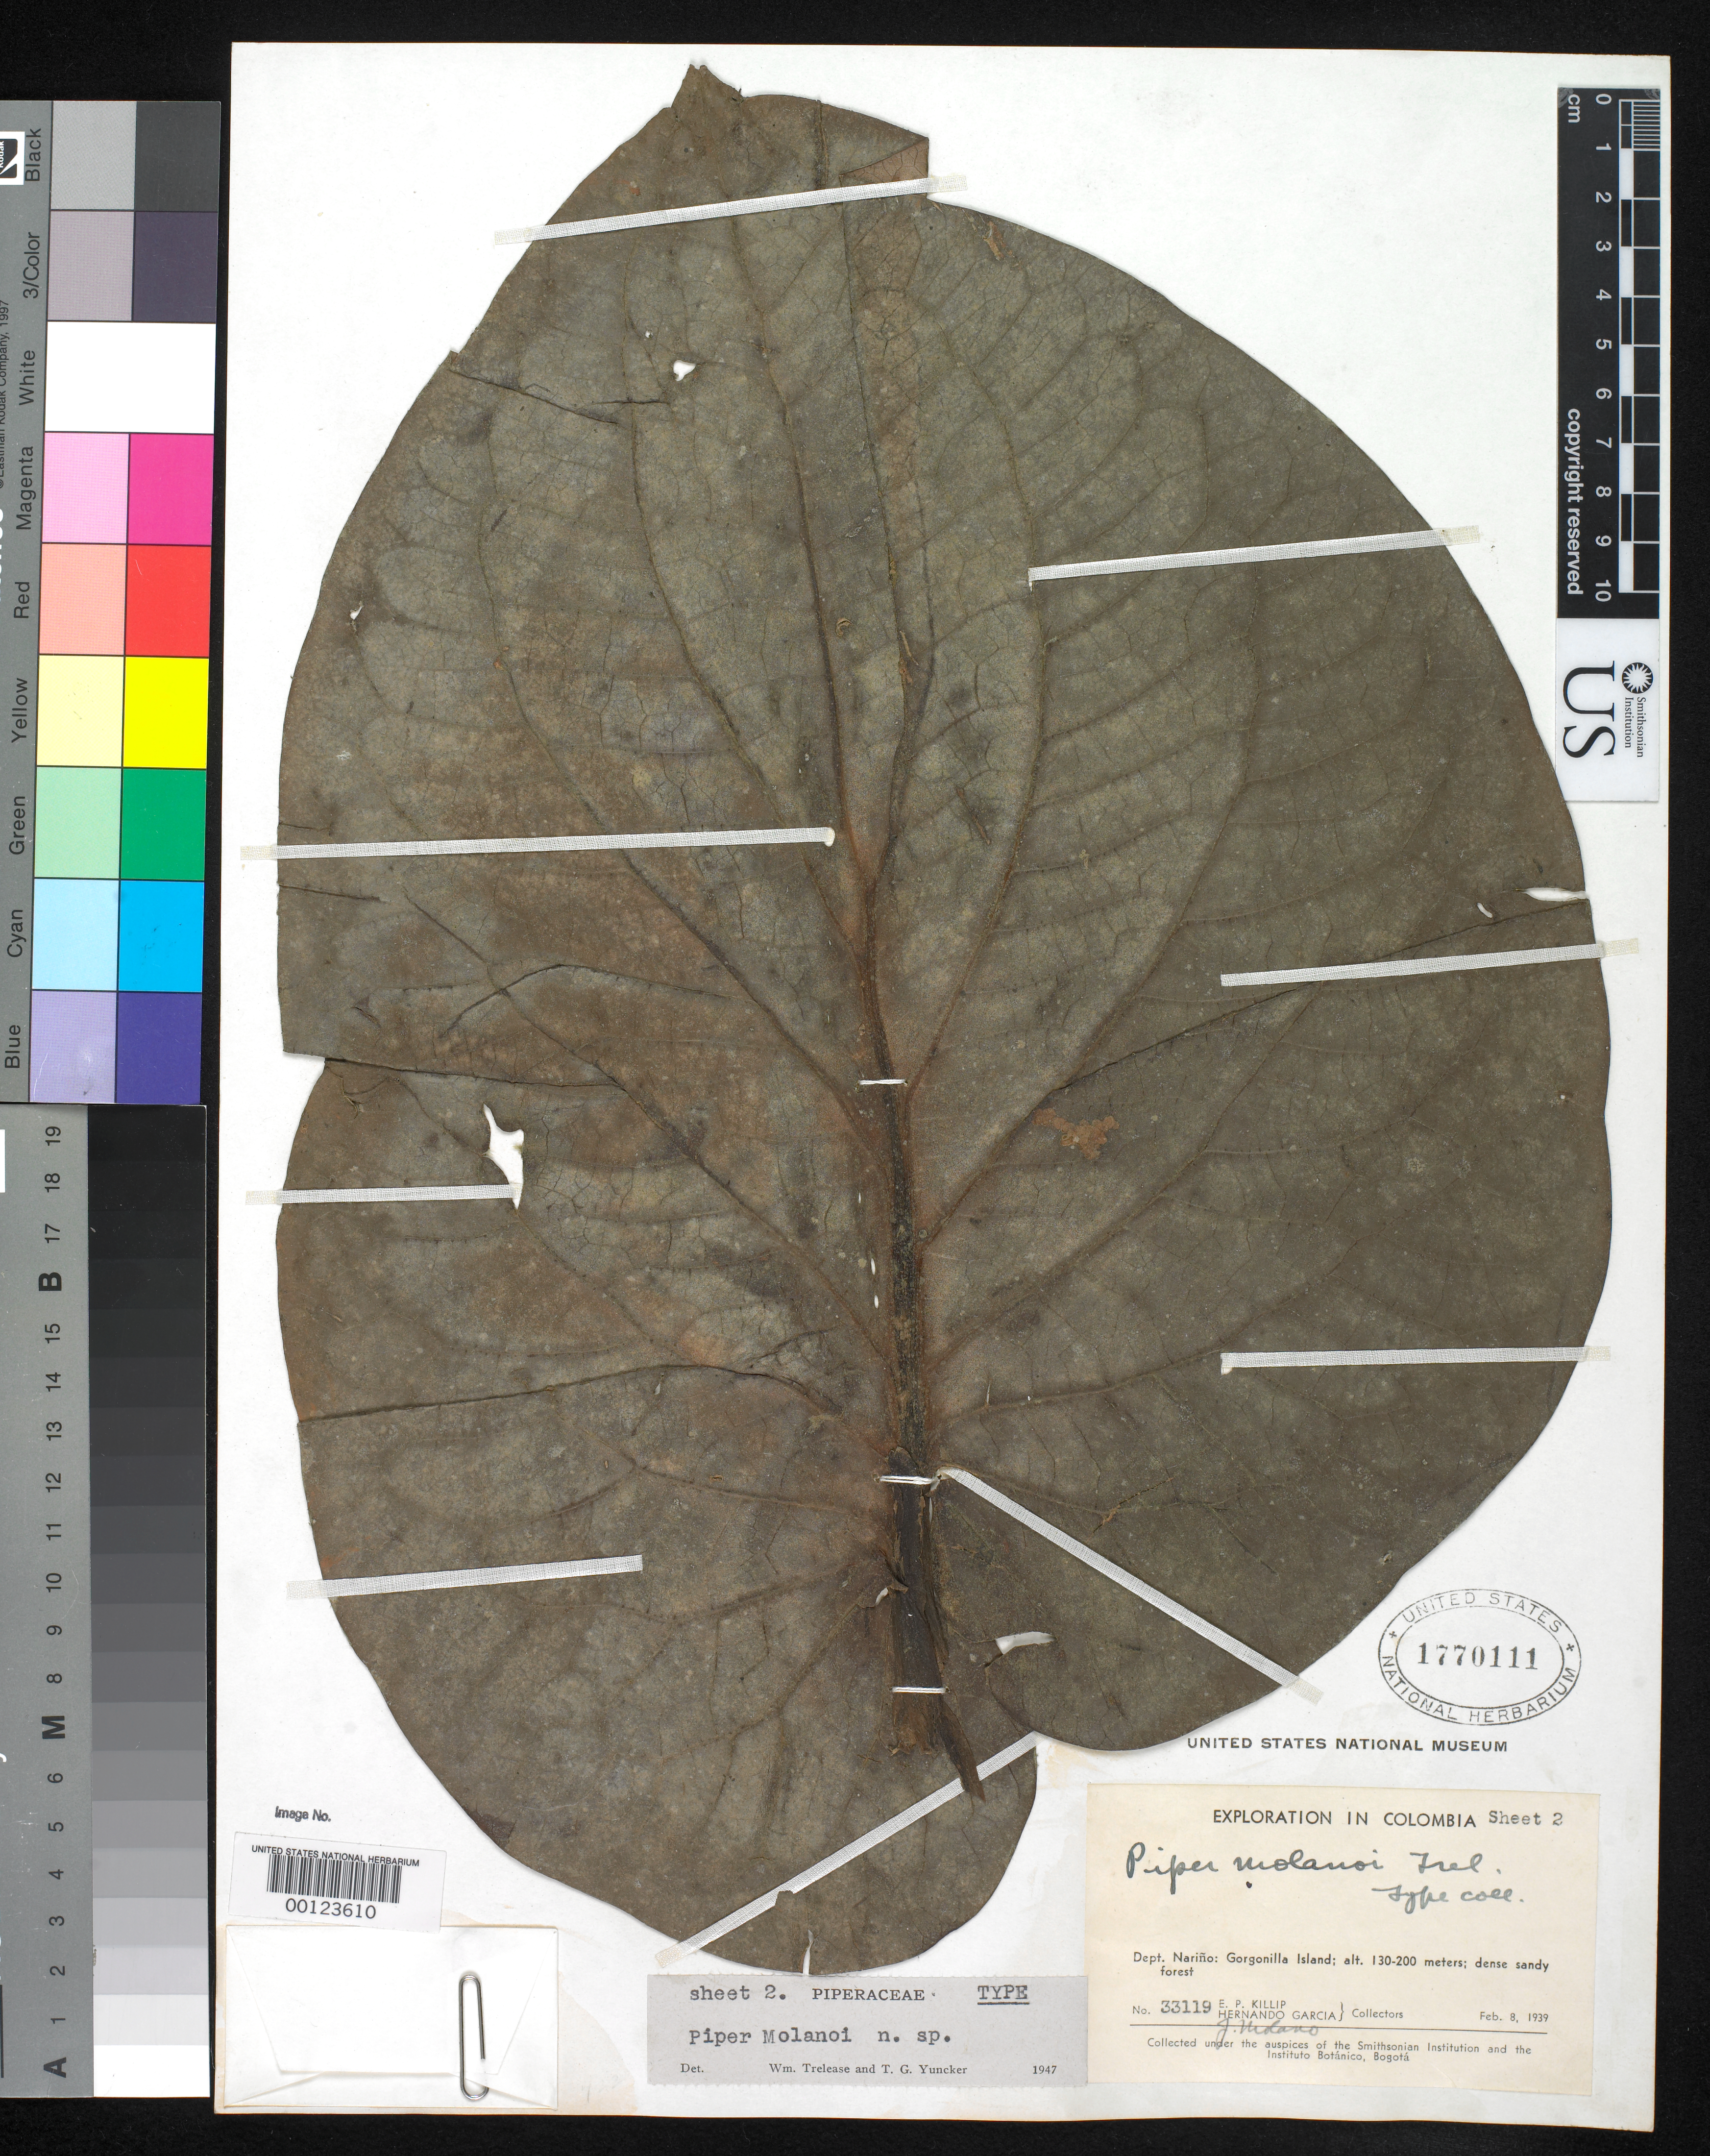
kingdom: Plantae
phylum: Tracheophyta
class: Magnoliopsida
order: Piperales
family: Piperaceae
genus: Piper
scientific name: Piper molanoi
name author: Trel. & Yunck.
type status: Holotype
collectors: E. P. Killip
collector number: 33119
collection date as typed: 08 Feb 1939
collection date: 1939-02-08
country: Colombia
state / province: Nariño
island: Gorgonilla Island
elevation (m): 130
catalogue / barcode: US 1770111